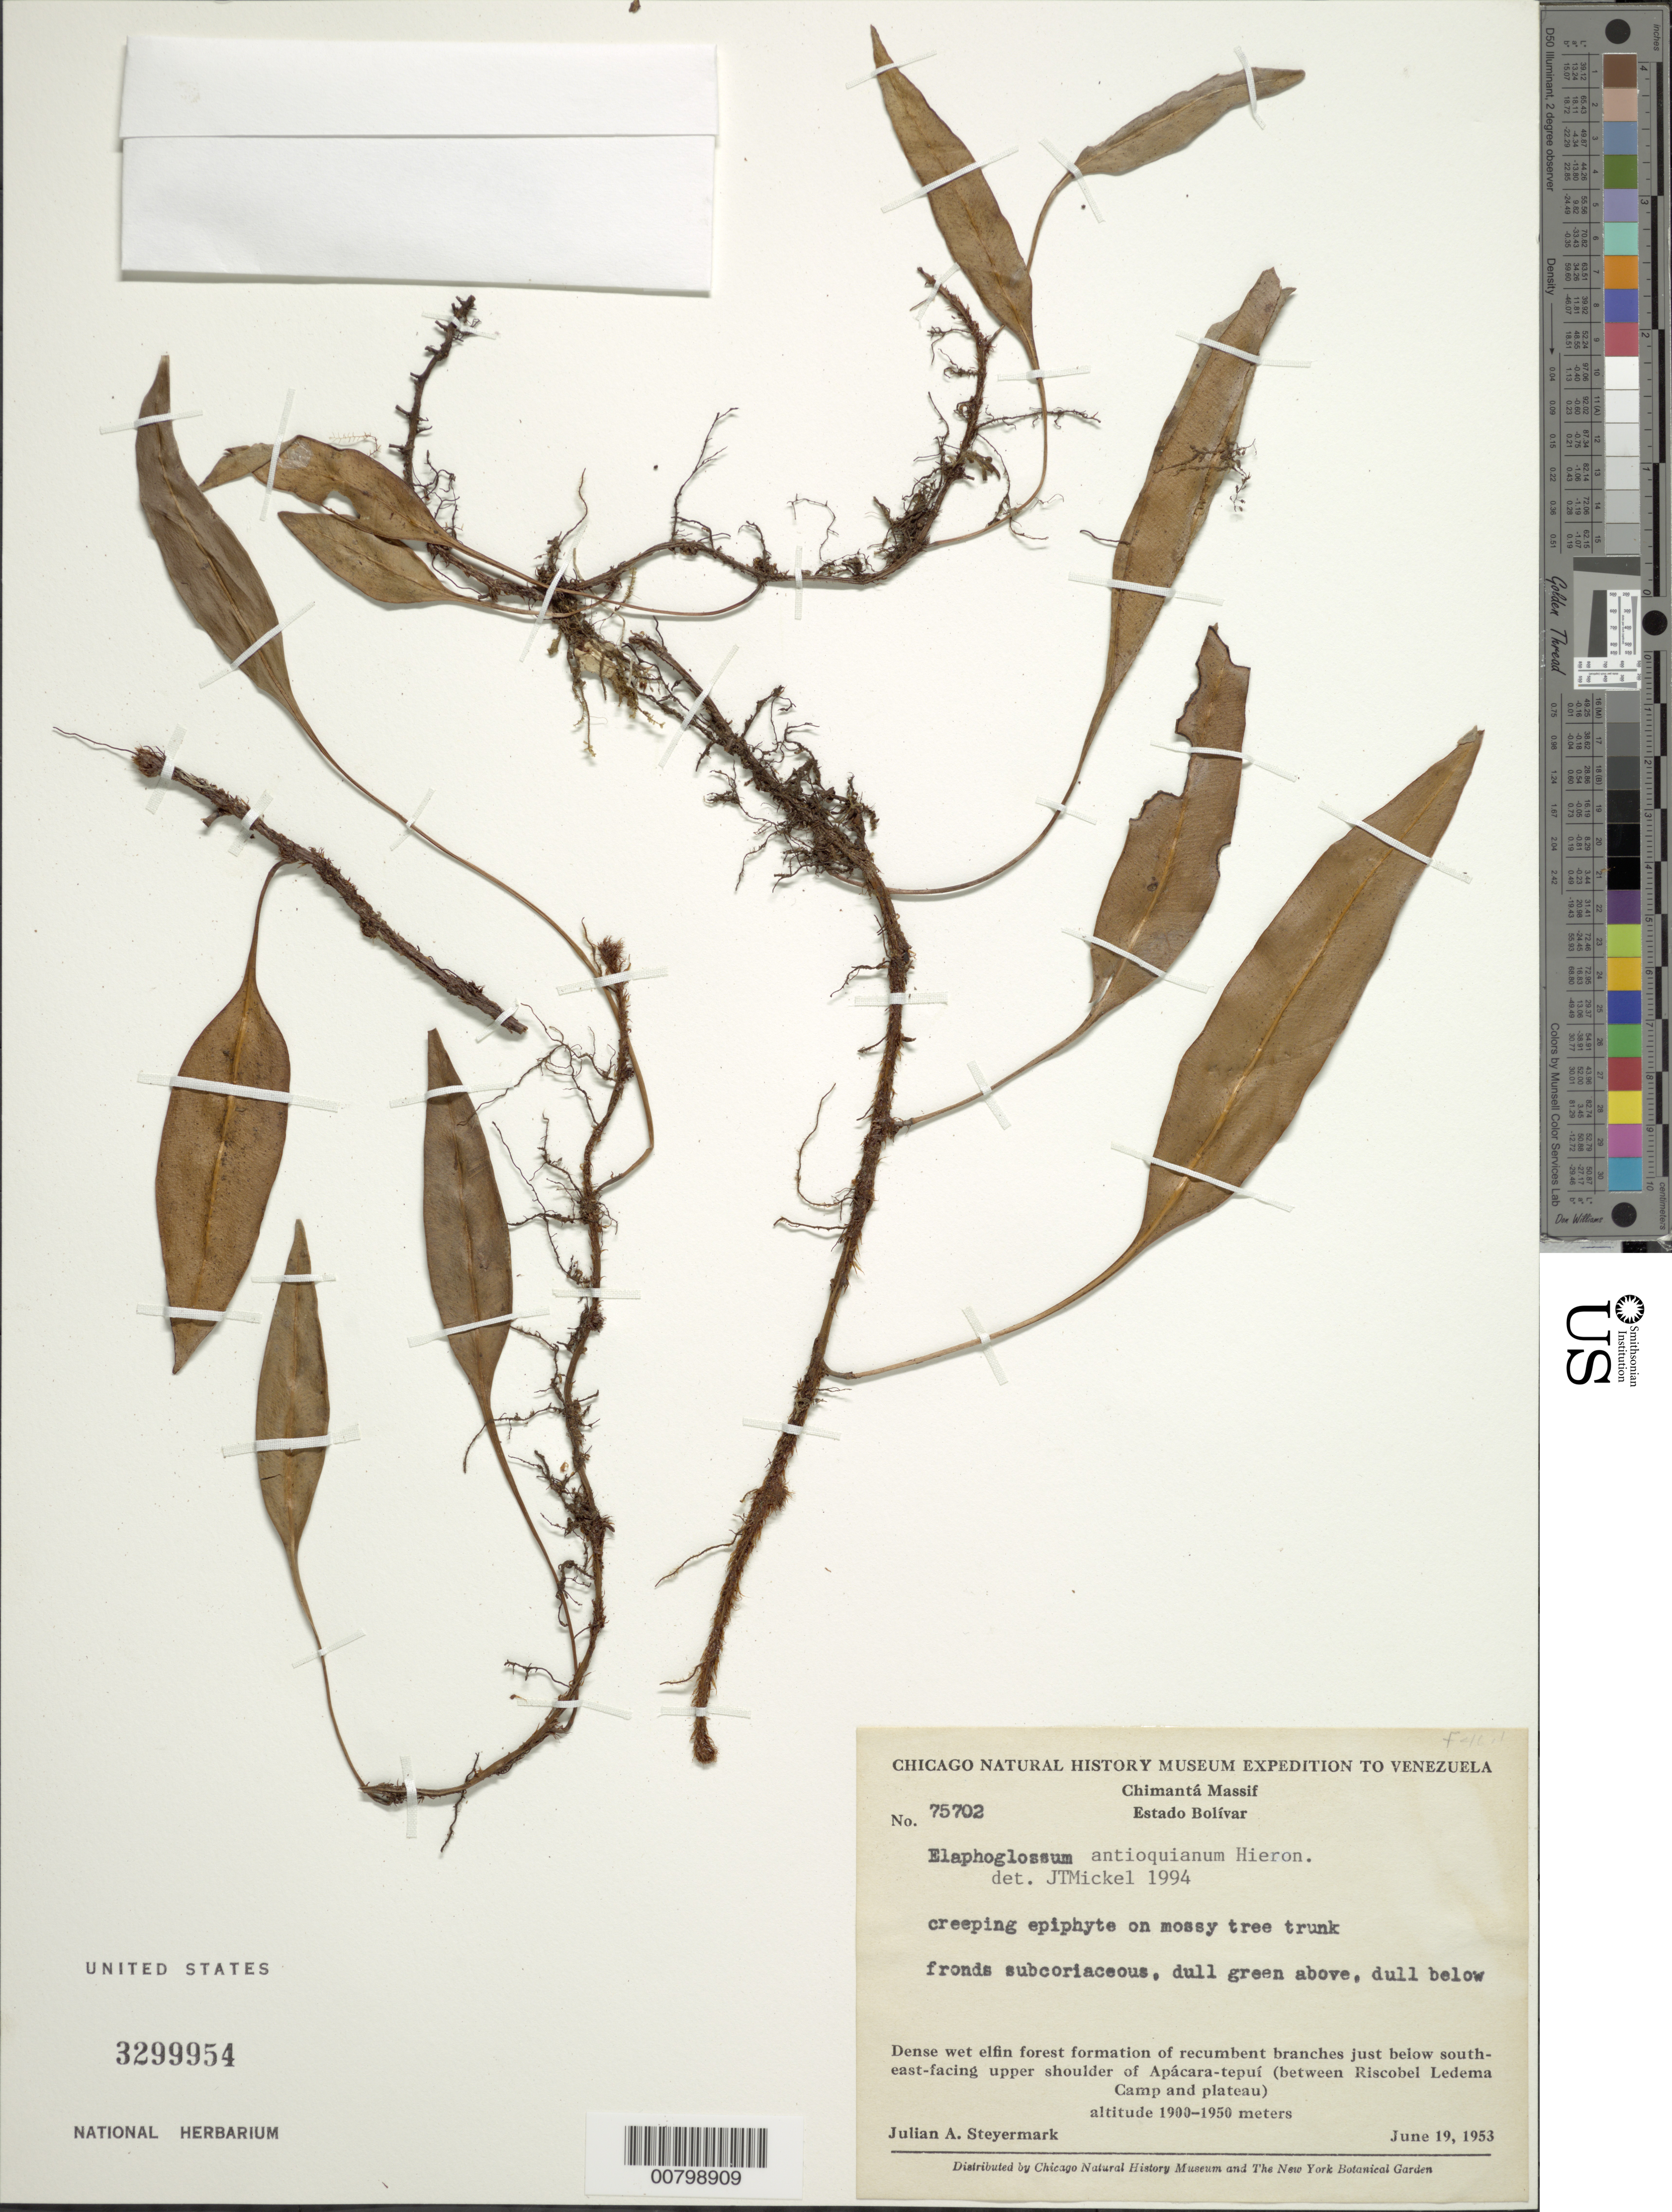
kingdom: Plantae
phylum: Tracheophyta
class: Polypodiopsida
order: Polypodiales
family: Dryopteridaceae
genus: Elaphoglossum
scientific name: Elaphoglossum antioquianum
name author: Hieron.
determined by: Mickel, J. T., (NY), New York Botanical Garden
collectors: J. Steyermark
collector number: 75702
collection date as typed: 19-Jun-53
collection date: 1953-06-19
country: Venezuela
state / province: Bolívar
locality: Chimantá Massif, Apácara-tepuí, between Riscobel Ledema Camp and plateau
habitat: Dense wet elfin forest formation of recumbent branches, SE-facing shoulder; on mossy tree trunk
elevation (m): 1900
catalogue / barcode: US 3299954